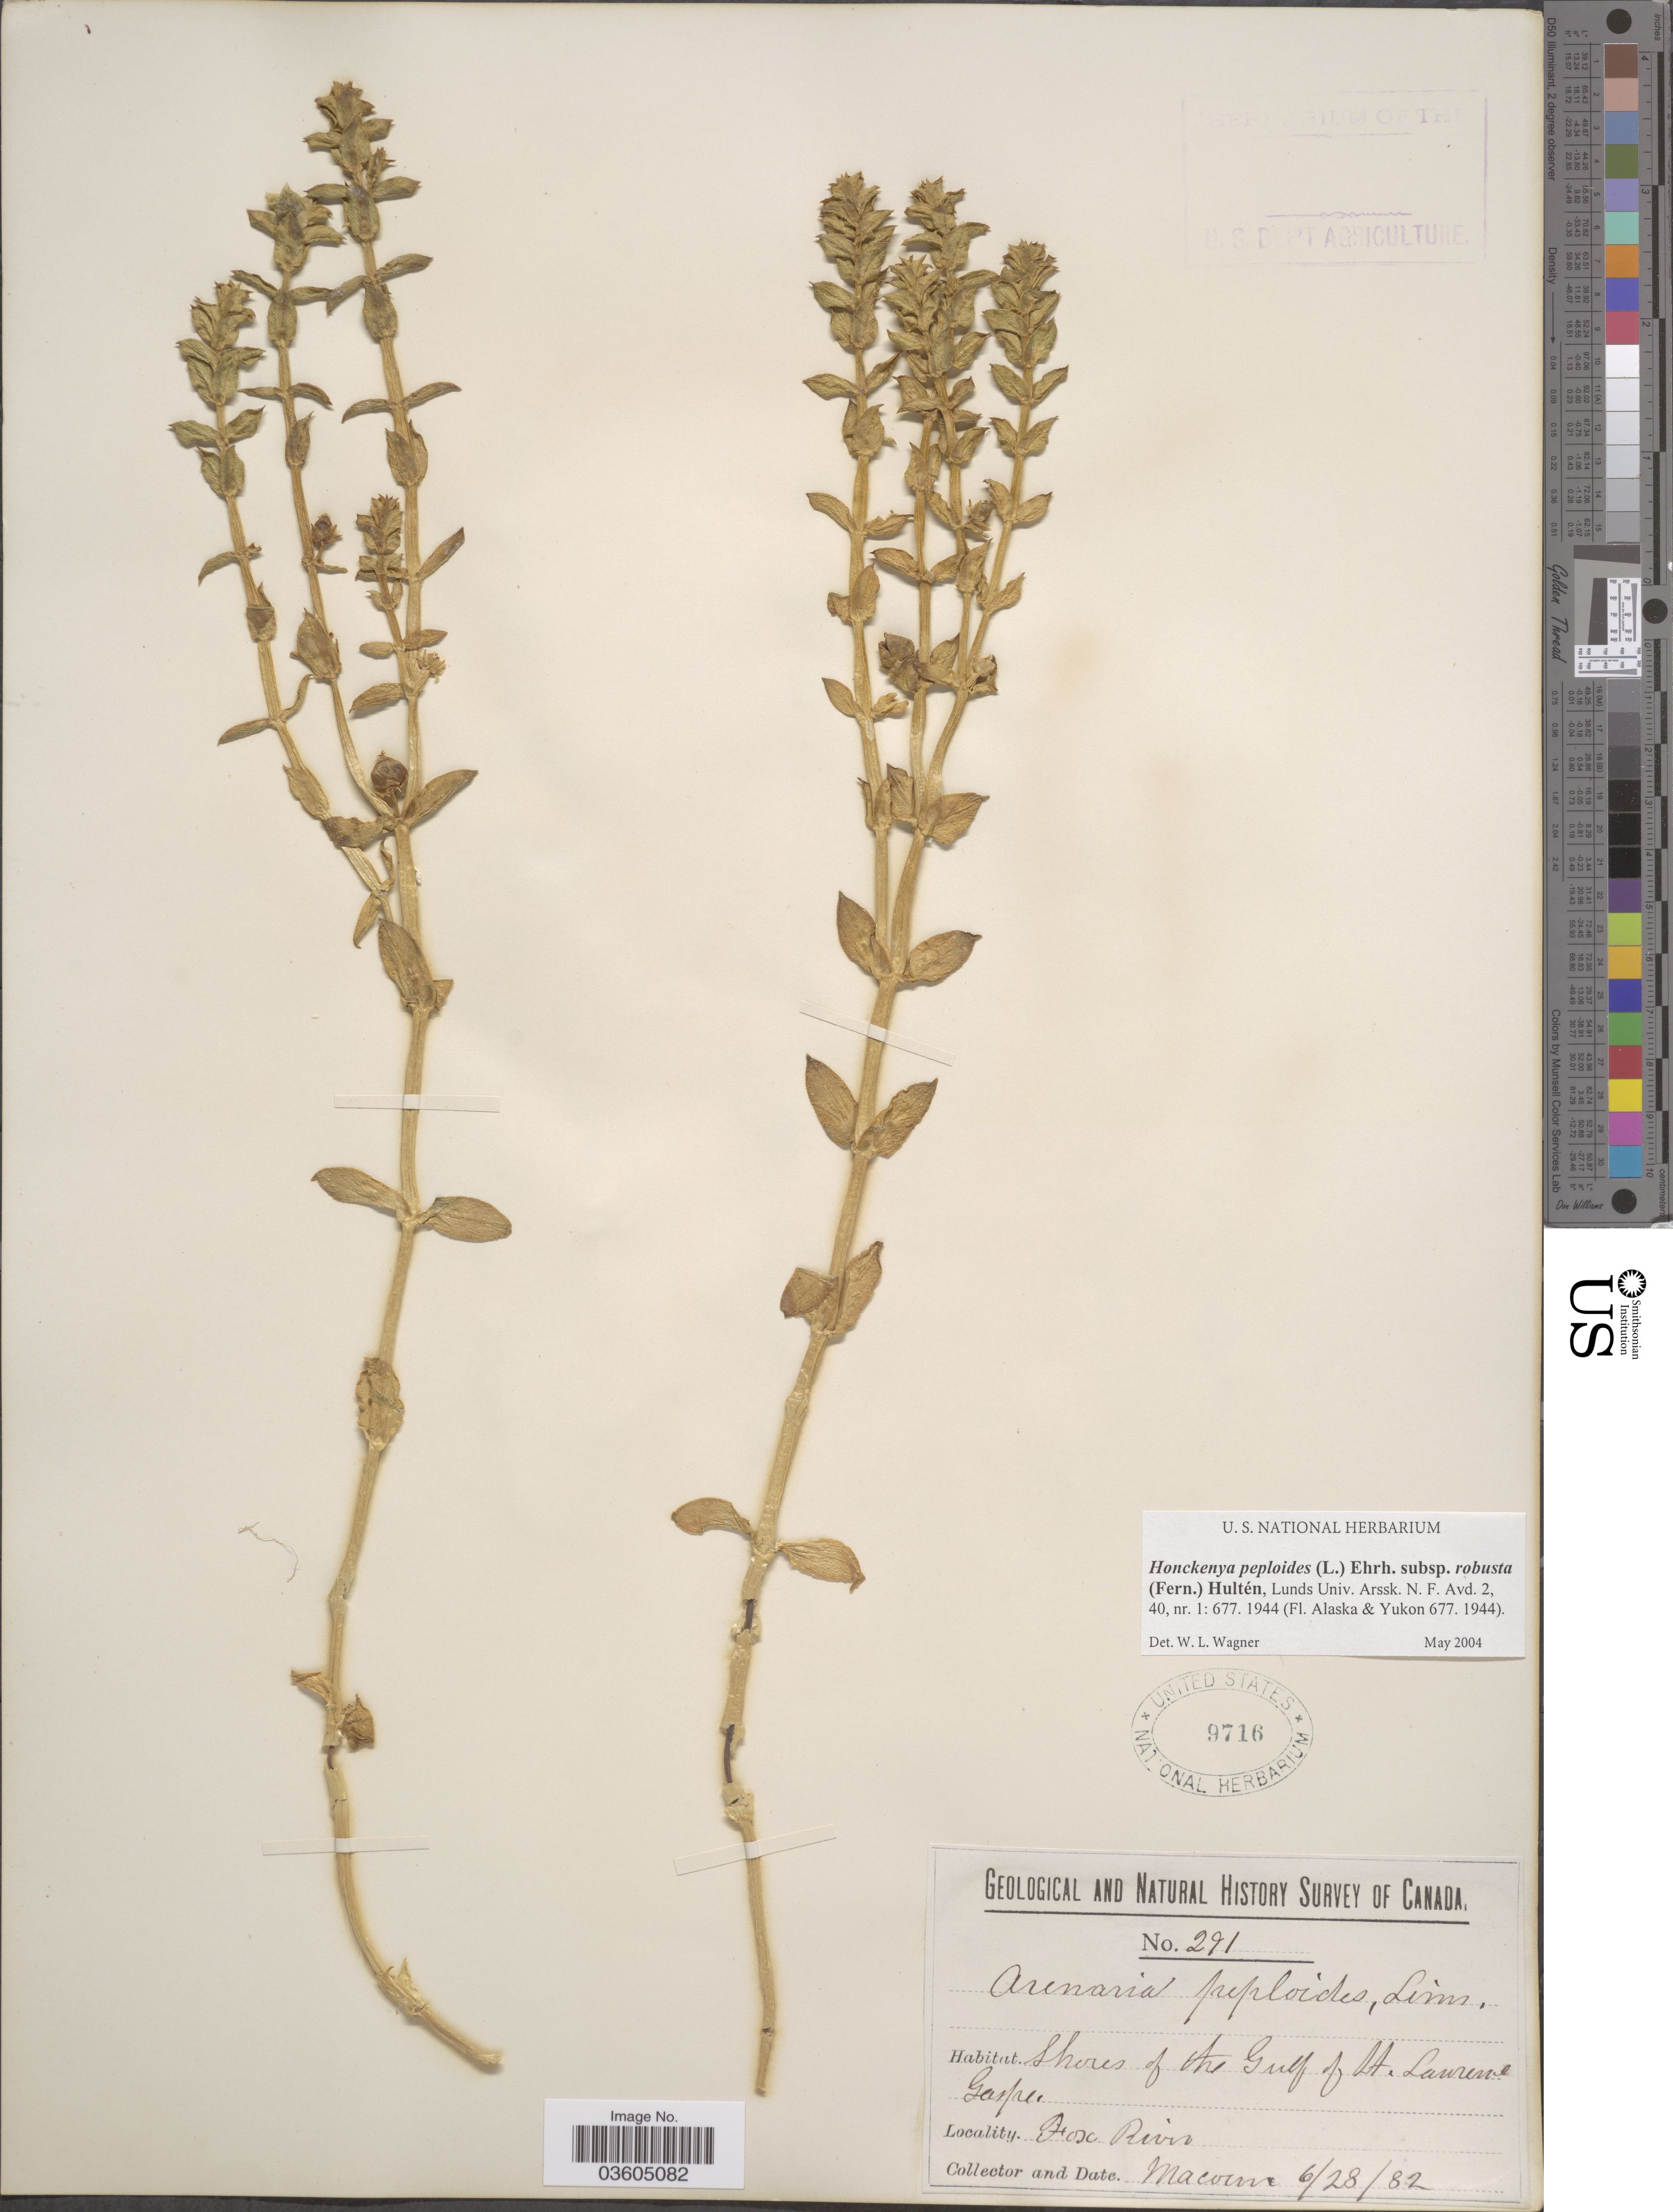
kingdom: Plantae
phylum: Tracheophyta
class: Magnoliopsida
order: Caryophyllales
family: Caryophyllaceae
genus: Honckenya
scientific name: Honckenya peploides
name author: (L.) Ehrh.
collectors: -- Macoun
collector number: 291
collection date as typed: Transcribed d/m/y: 28/6/82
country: Canada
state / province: Quebec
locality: Shores of the Gulf of St. Lawrence Gaspe. Fox River.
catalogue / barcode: US 9716